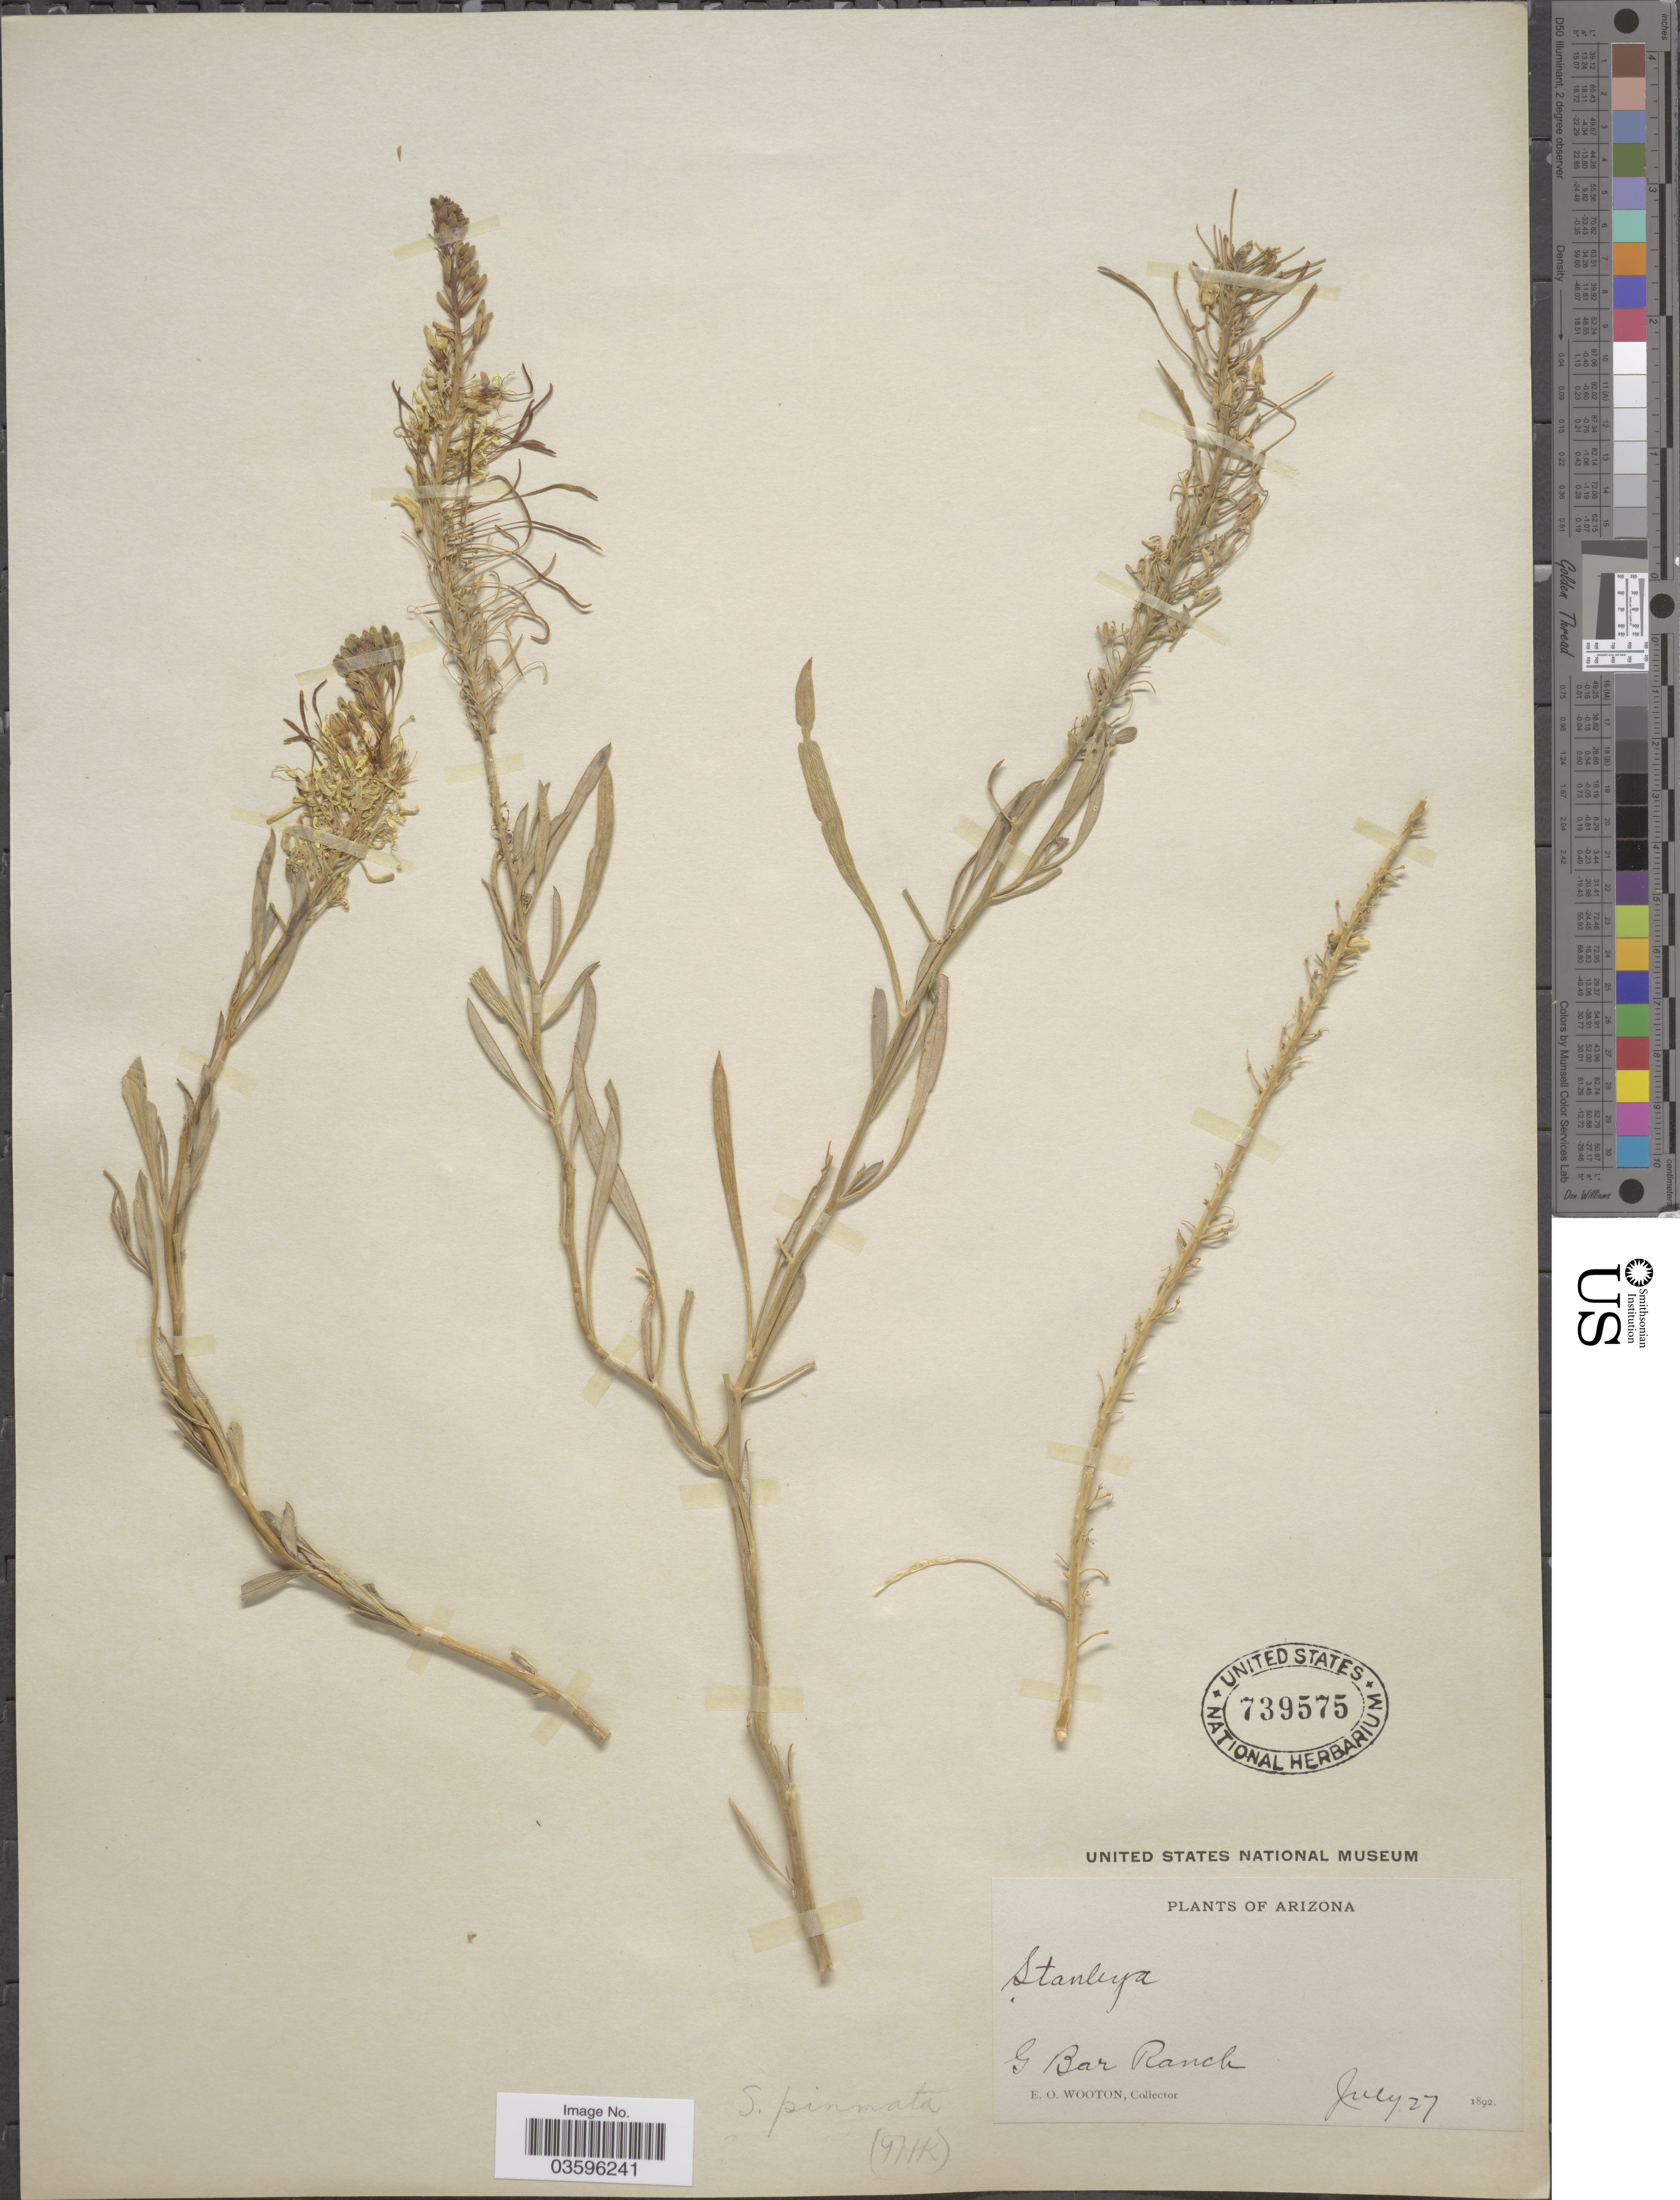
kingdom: Plantae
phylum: Tracheophyta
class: Magnoliopsida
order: Brassicales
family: Brassicaceae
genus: Stanleya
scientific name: Stanleya pinnata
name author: (Pursh) Britton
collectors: E. O. Wooton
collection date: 1892-07-27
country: United States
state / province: Arizona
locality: G Bar Ranch.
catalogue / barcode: US 739575